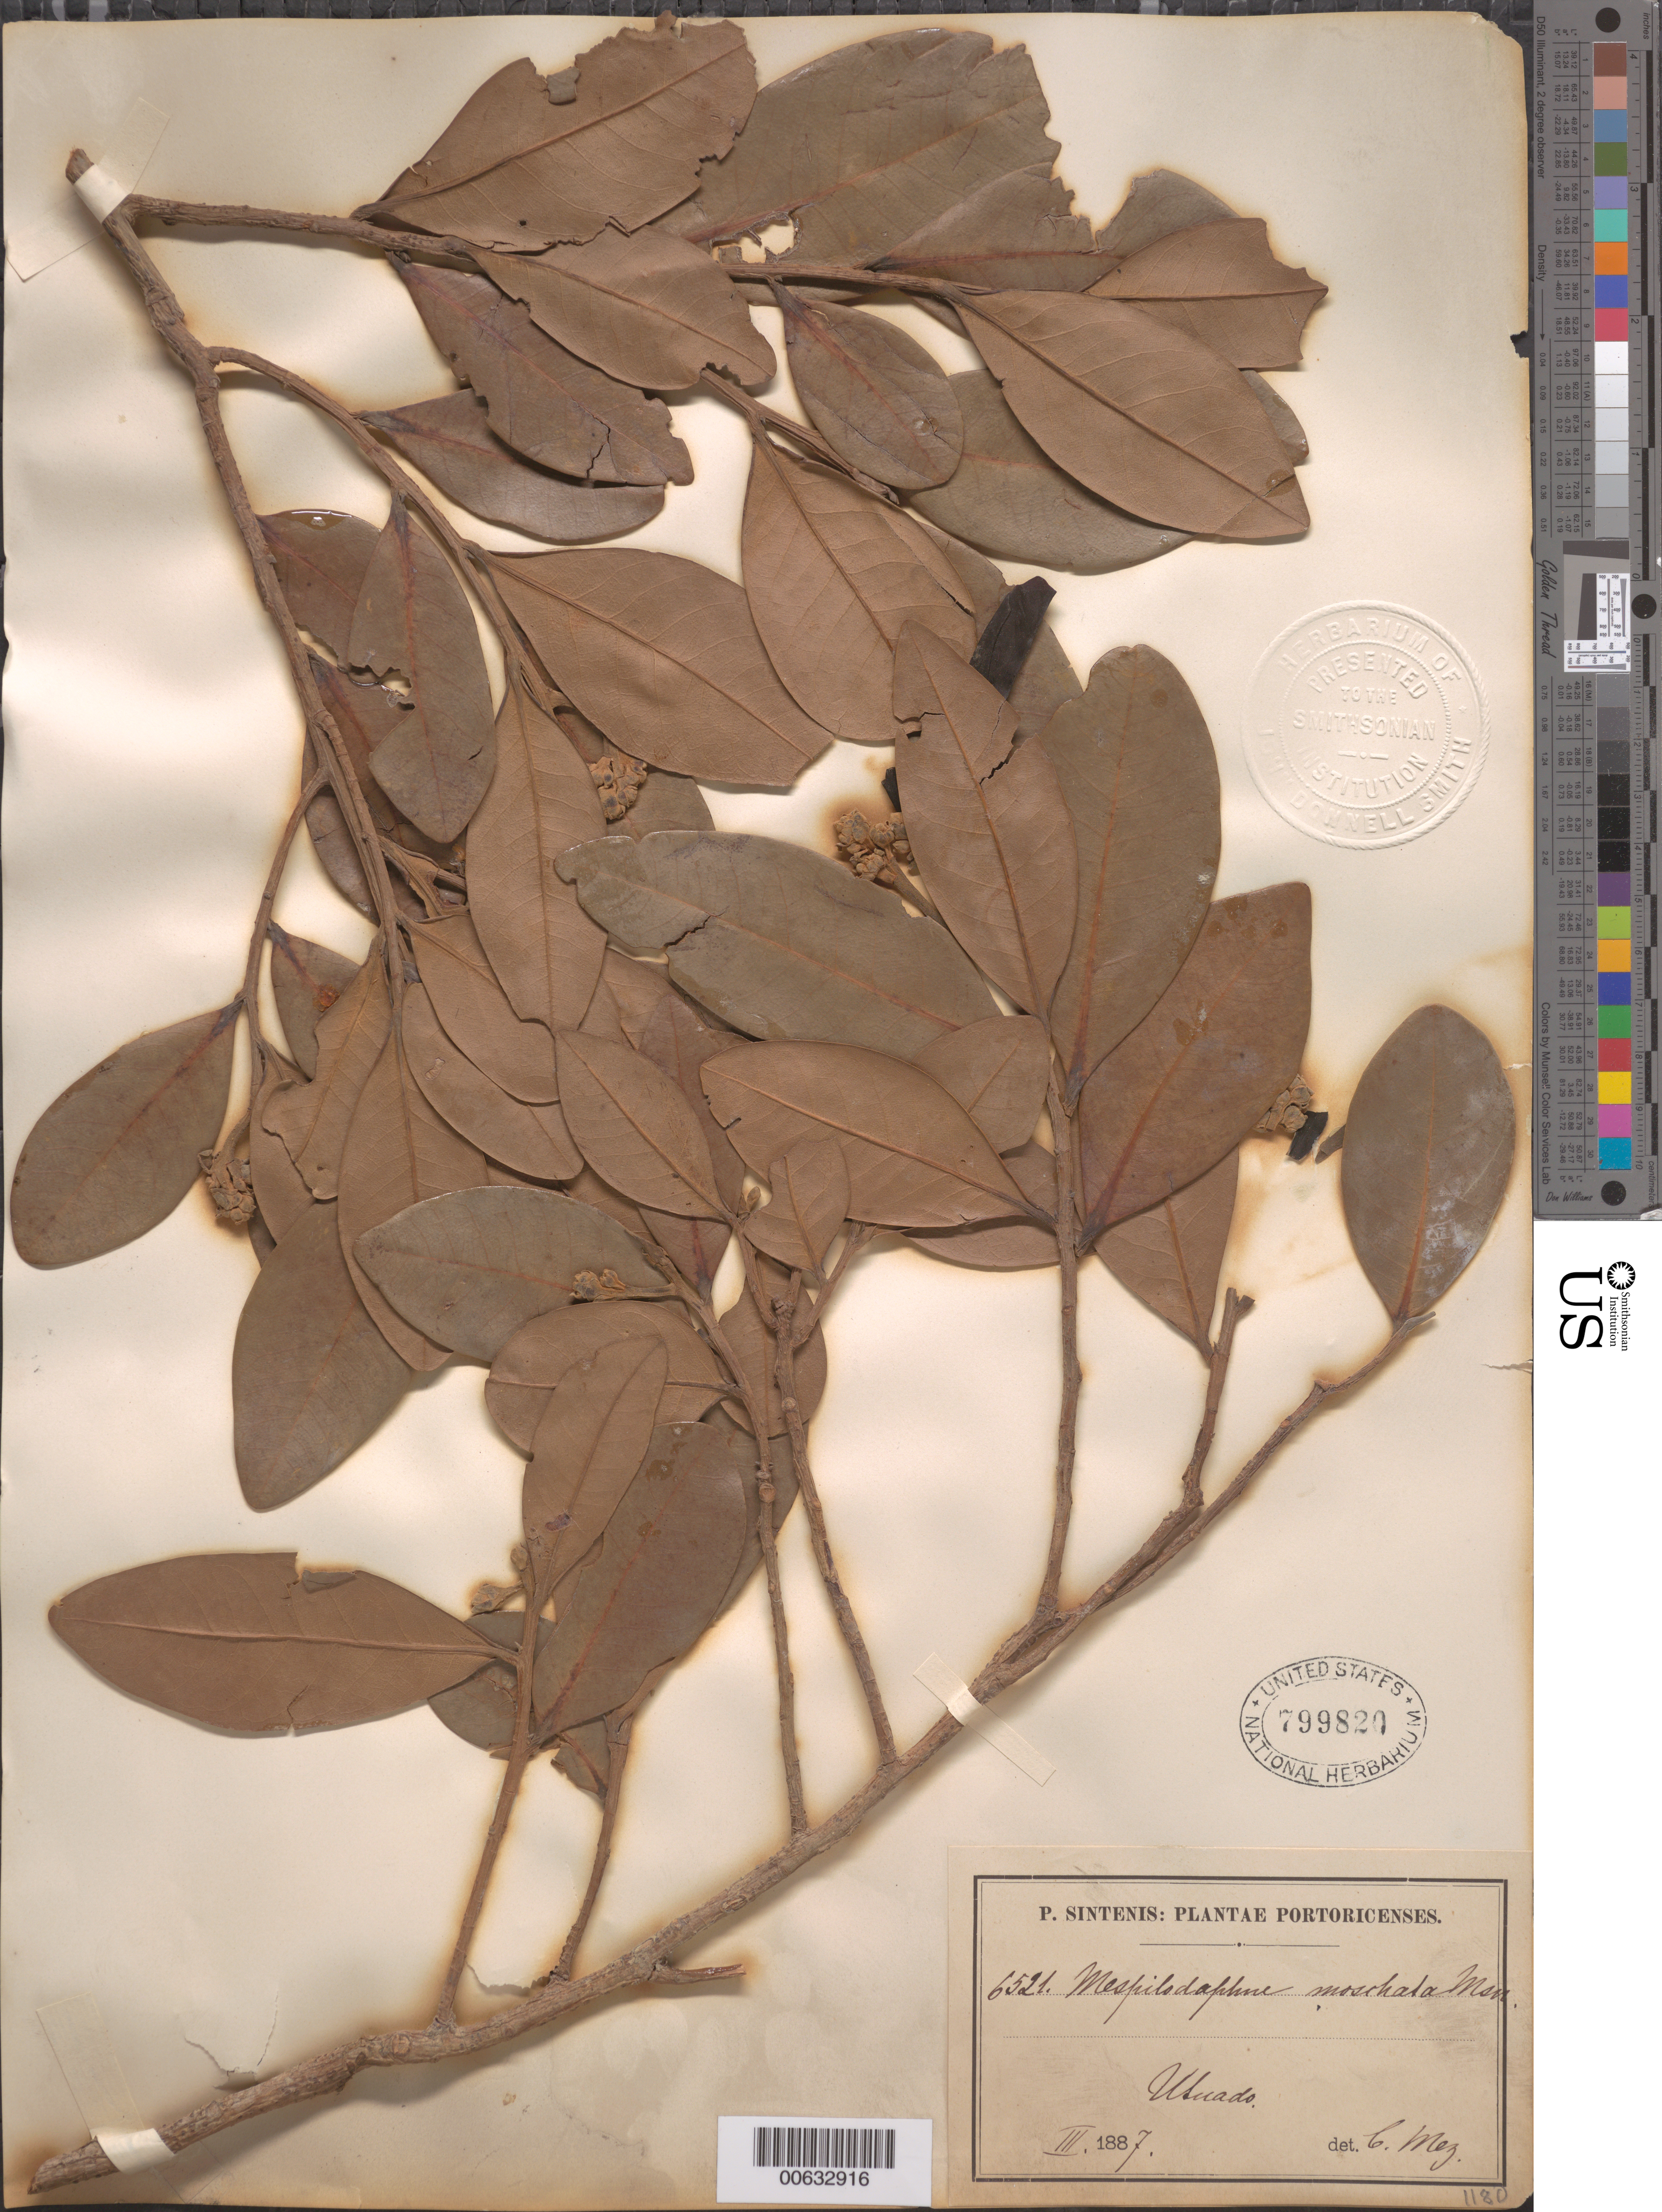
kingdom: Plantae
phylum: Tracheophyta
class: Magnoliopsida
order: Laurales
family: Lauraceae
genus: Ocotea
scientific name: Ocotea moschata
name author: (Meisn.) Mez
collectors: P. Sintenis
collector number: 6521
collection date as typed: Mar 1887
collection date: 1887-03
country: Puerto Rico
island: Greater Antilles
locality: Utuado.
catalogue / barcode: US 799820